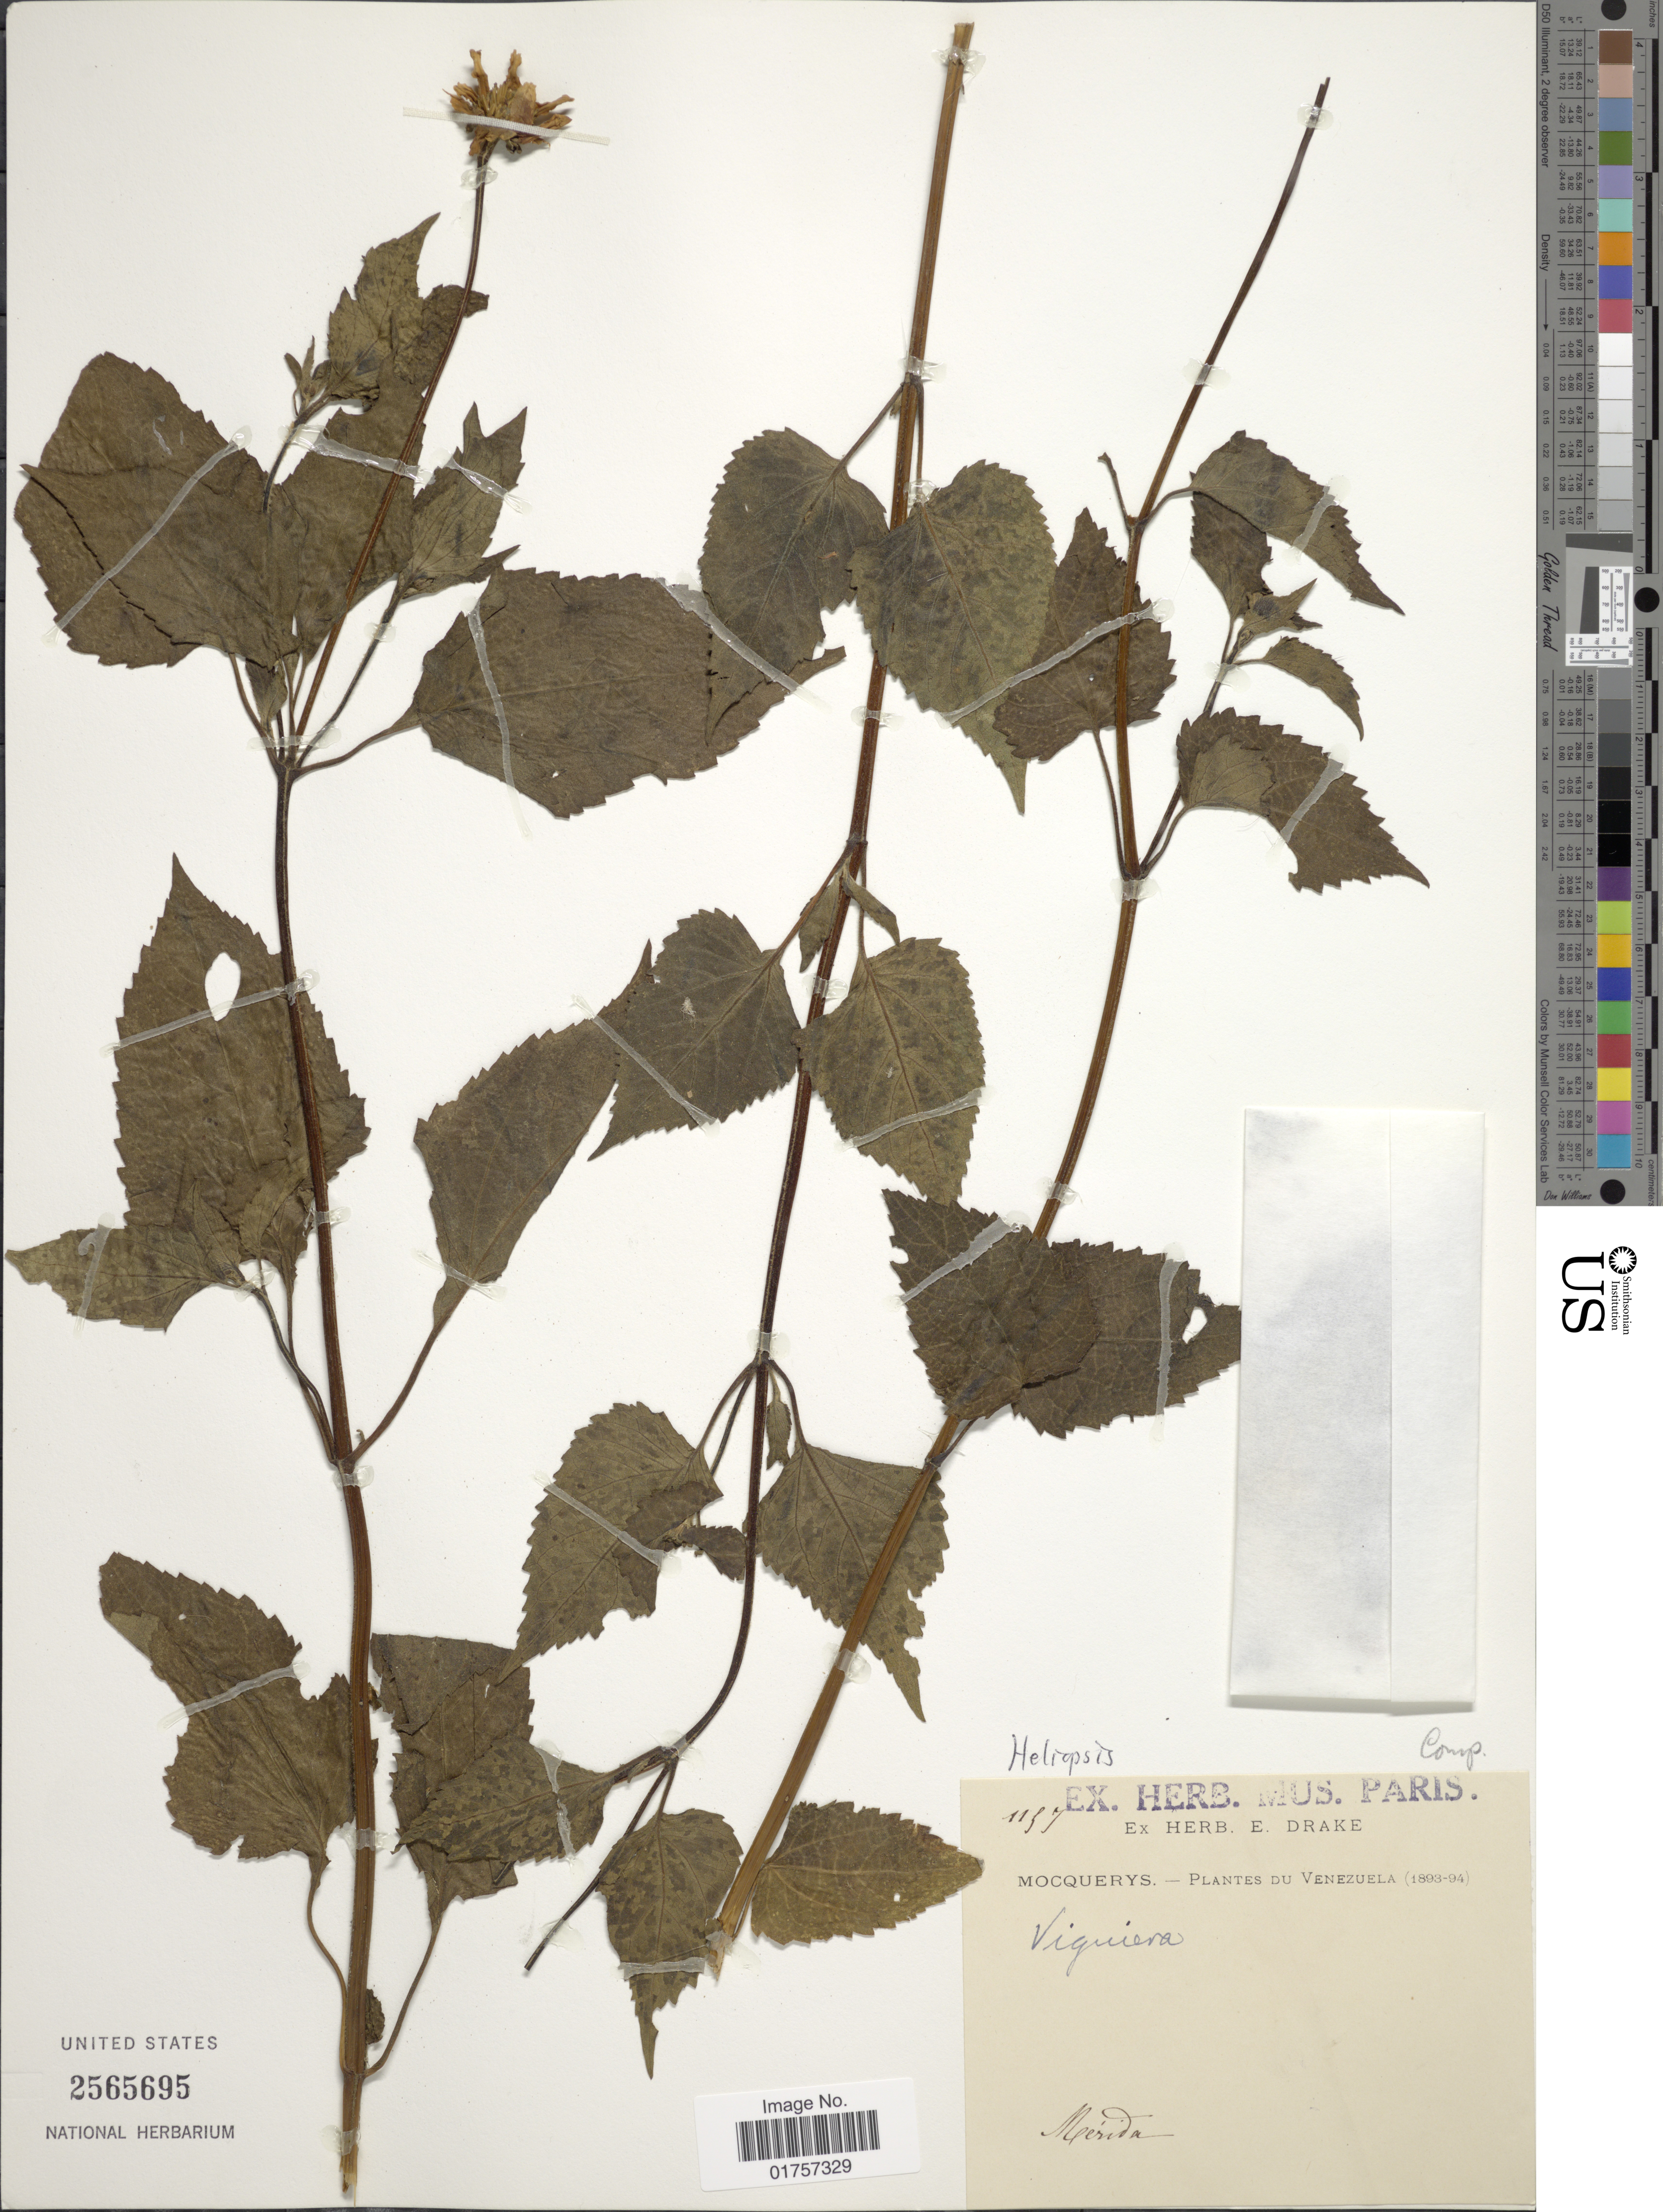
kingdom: Plantae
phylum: Tracheophyta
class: Magnoliopsida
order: Asterales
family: Asteraceae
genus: Heliopsis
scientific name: Heliopsis buphthalmoides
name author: (Jacq.) Dunal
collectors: A. Mocquerys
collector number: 1157*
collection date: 1893/1894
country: Venezuela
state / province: Mérida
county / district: Libertador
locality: Mérida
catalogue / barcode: US 2565695